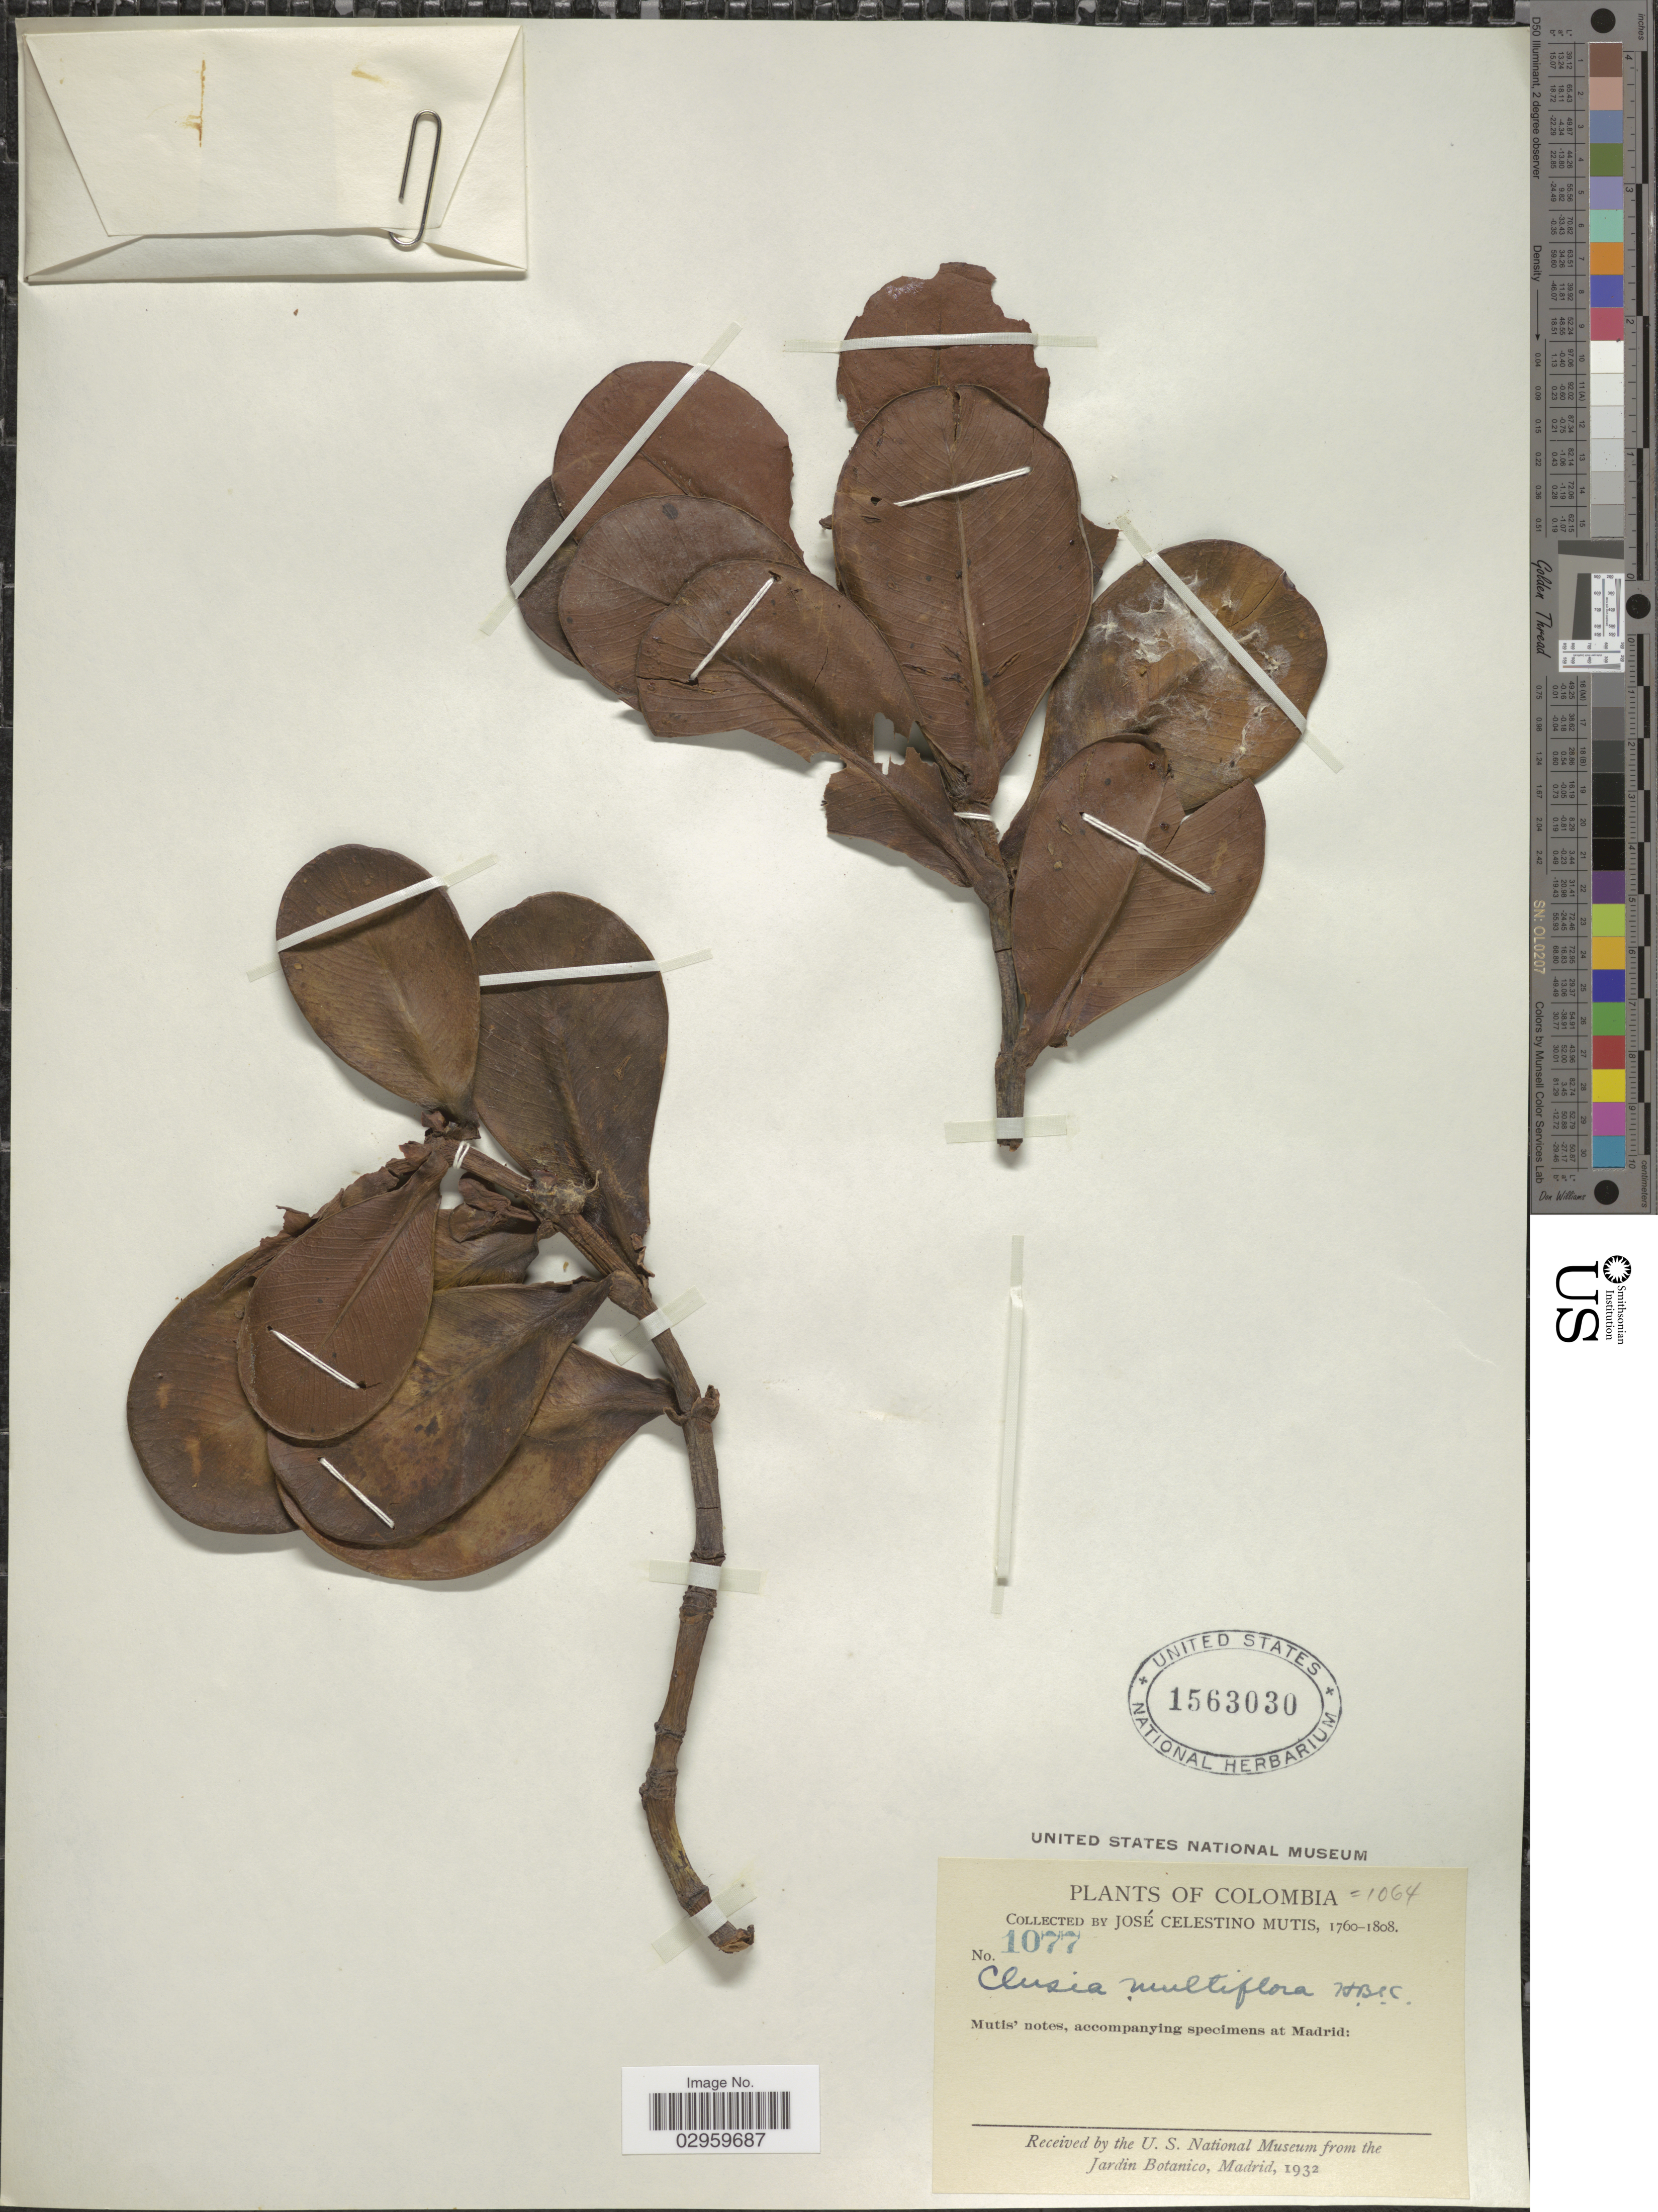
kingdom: Plantae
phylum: Tracheophyta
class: Magnoliopsida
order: Malpighiales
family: Clusiaceae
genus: Clusia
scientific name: Clusia multiflora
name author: Kunth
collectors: J. C. B. Mutis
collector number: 1077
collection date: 1760/1808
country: Colombia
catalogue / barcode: US 1563030